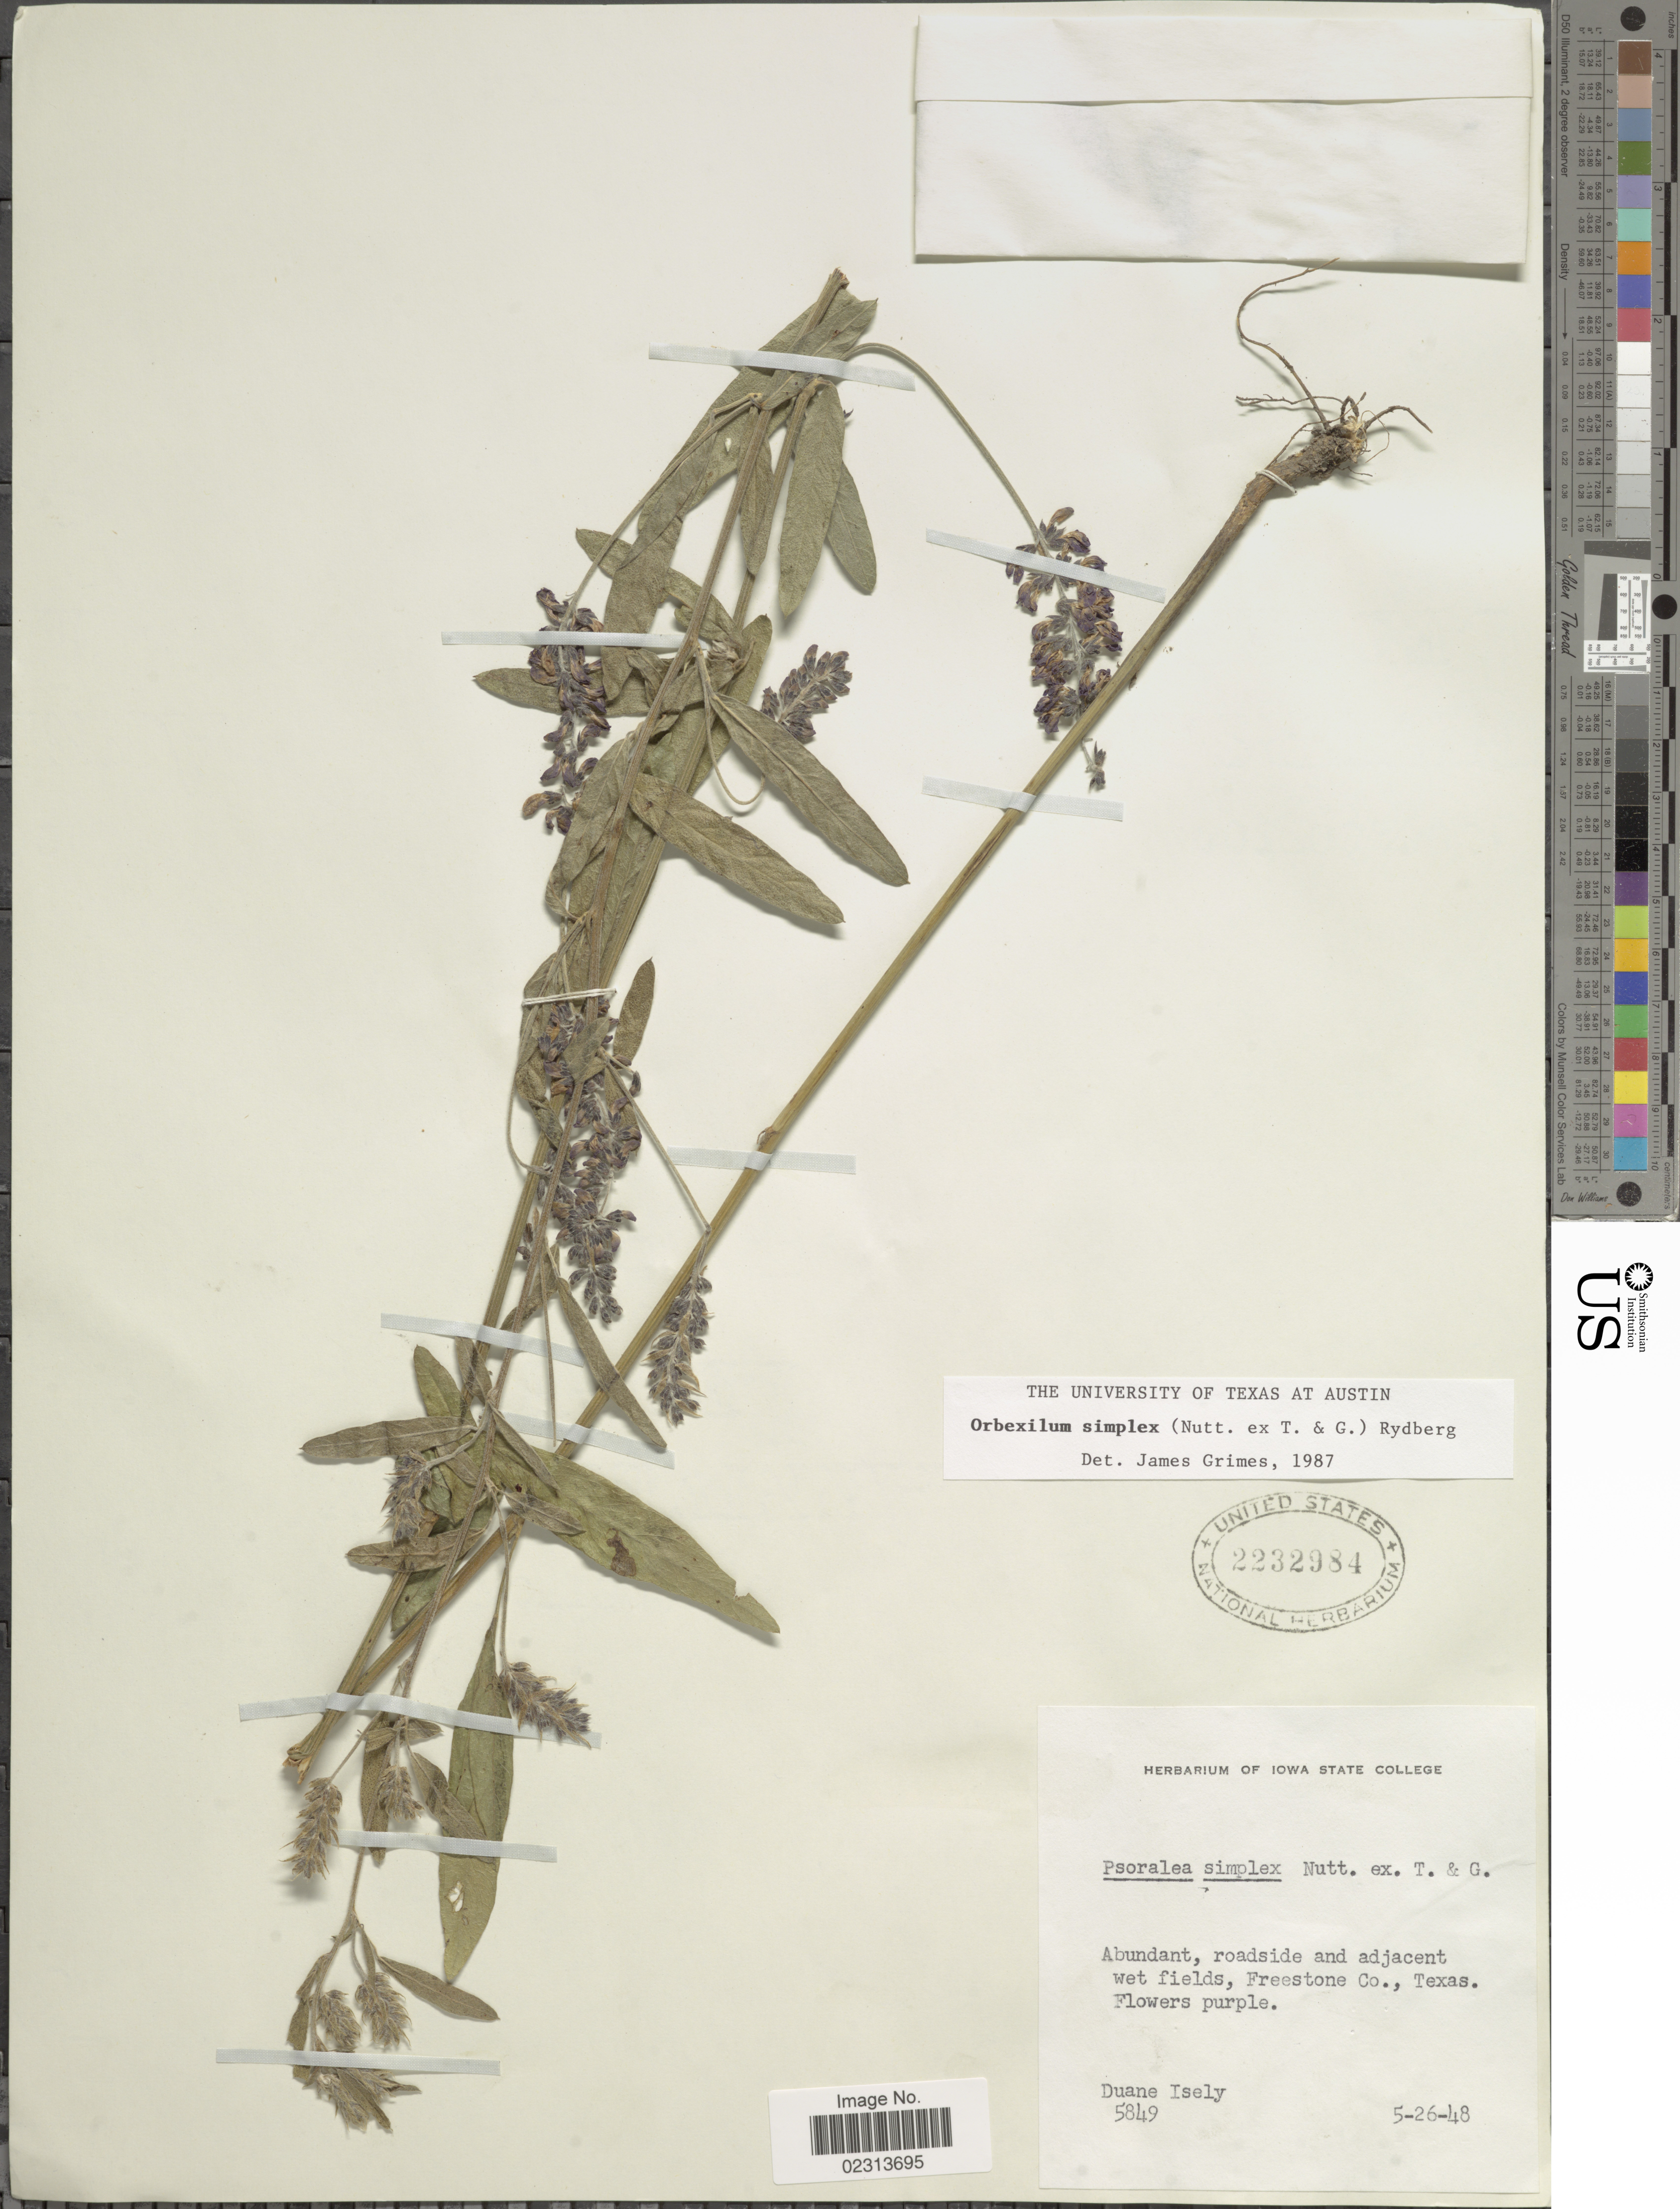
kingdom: Plantae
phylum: Tracheophyta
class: Magnoliopsida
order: Fabales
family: Fabaceae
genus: Orbexilum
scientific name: Orbexilum simplex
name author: (Nutt. ex Torr. & A. Gray) Rydb.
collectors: D. Isely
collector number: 5849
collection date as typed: Transcribed d/m/y: 26/5/48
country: United States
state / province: Texas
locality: Freestone Co.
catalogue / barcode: US 2232984